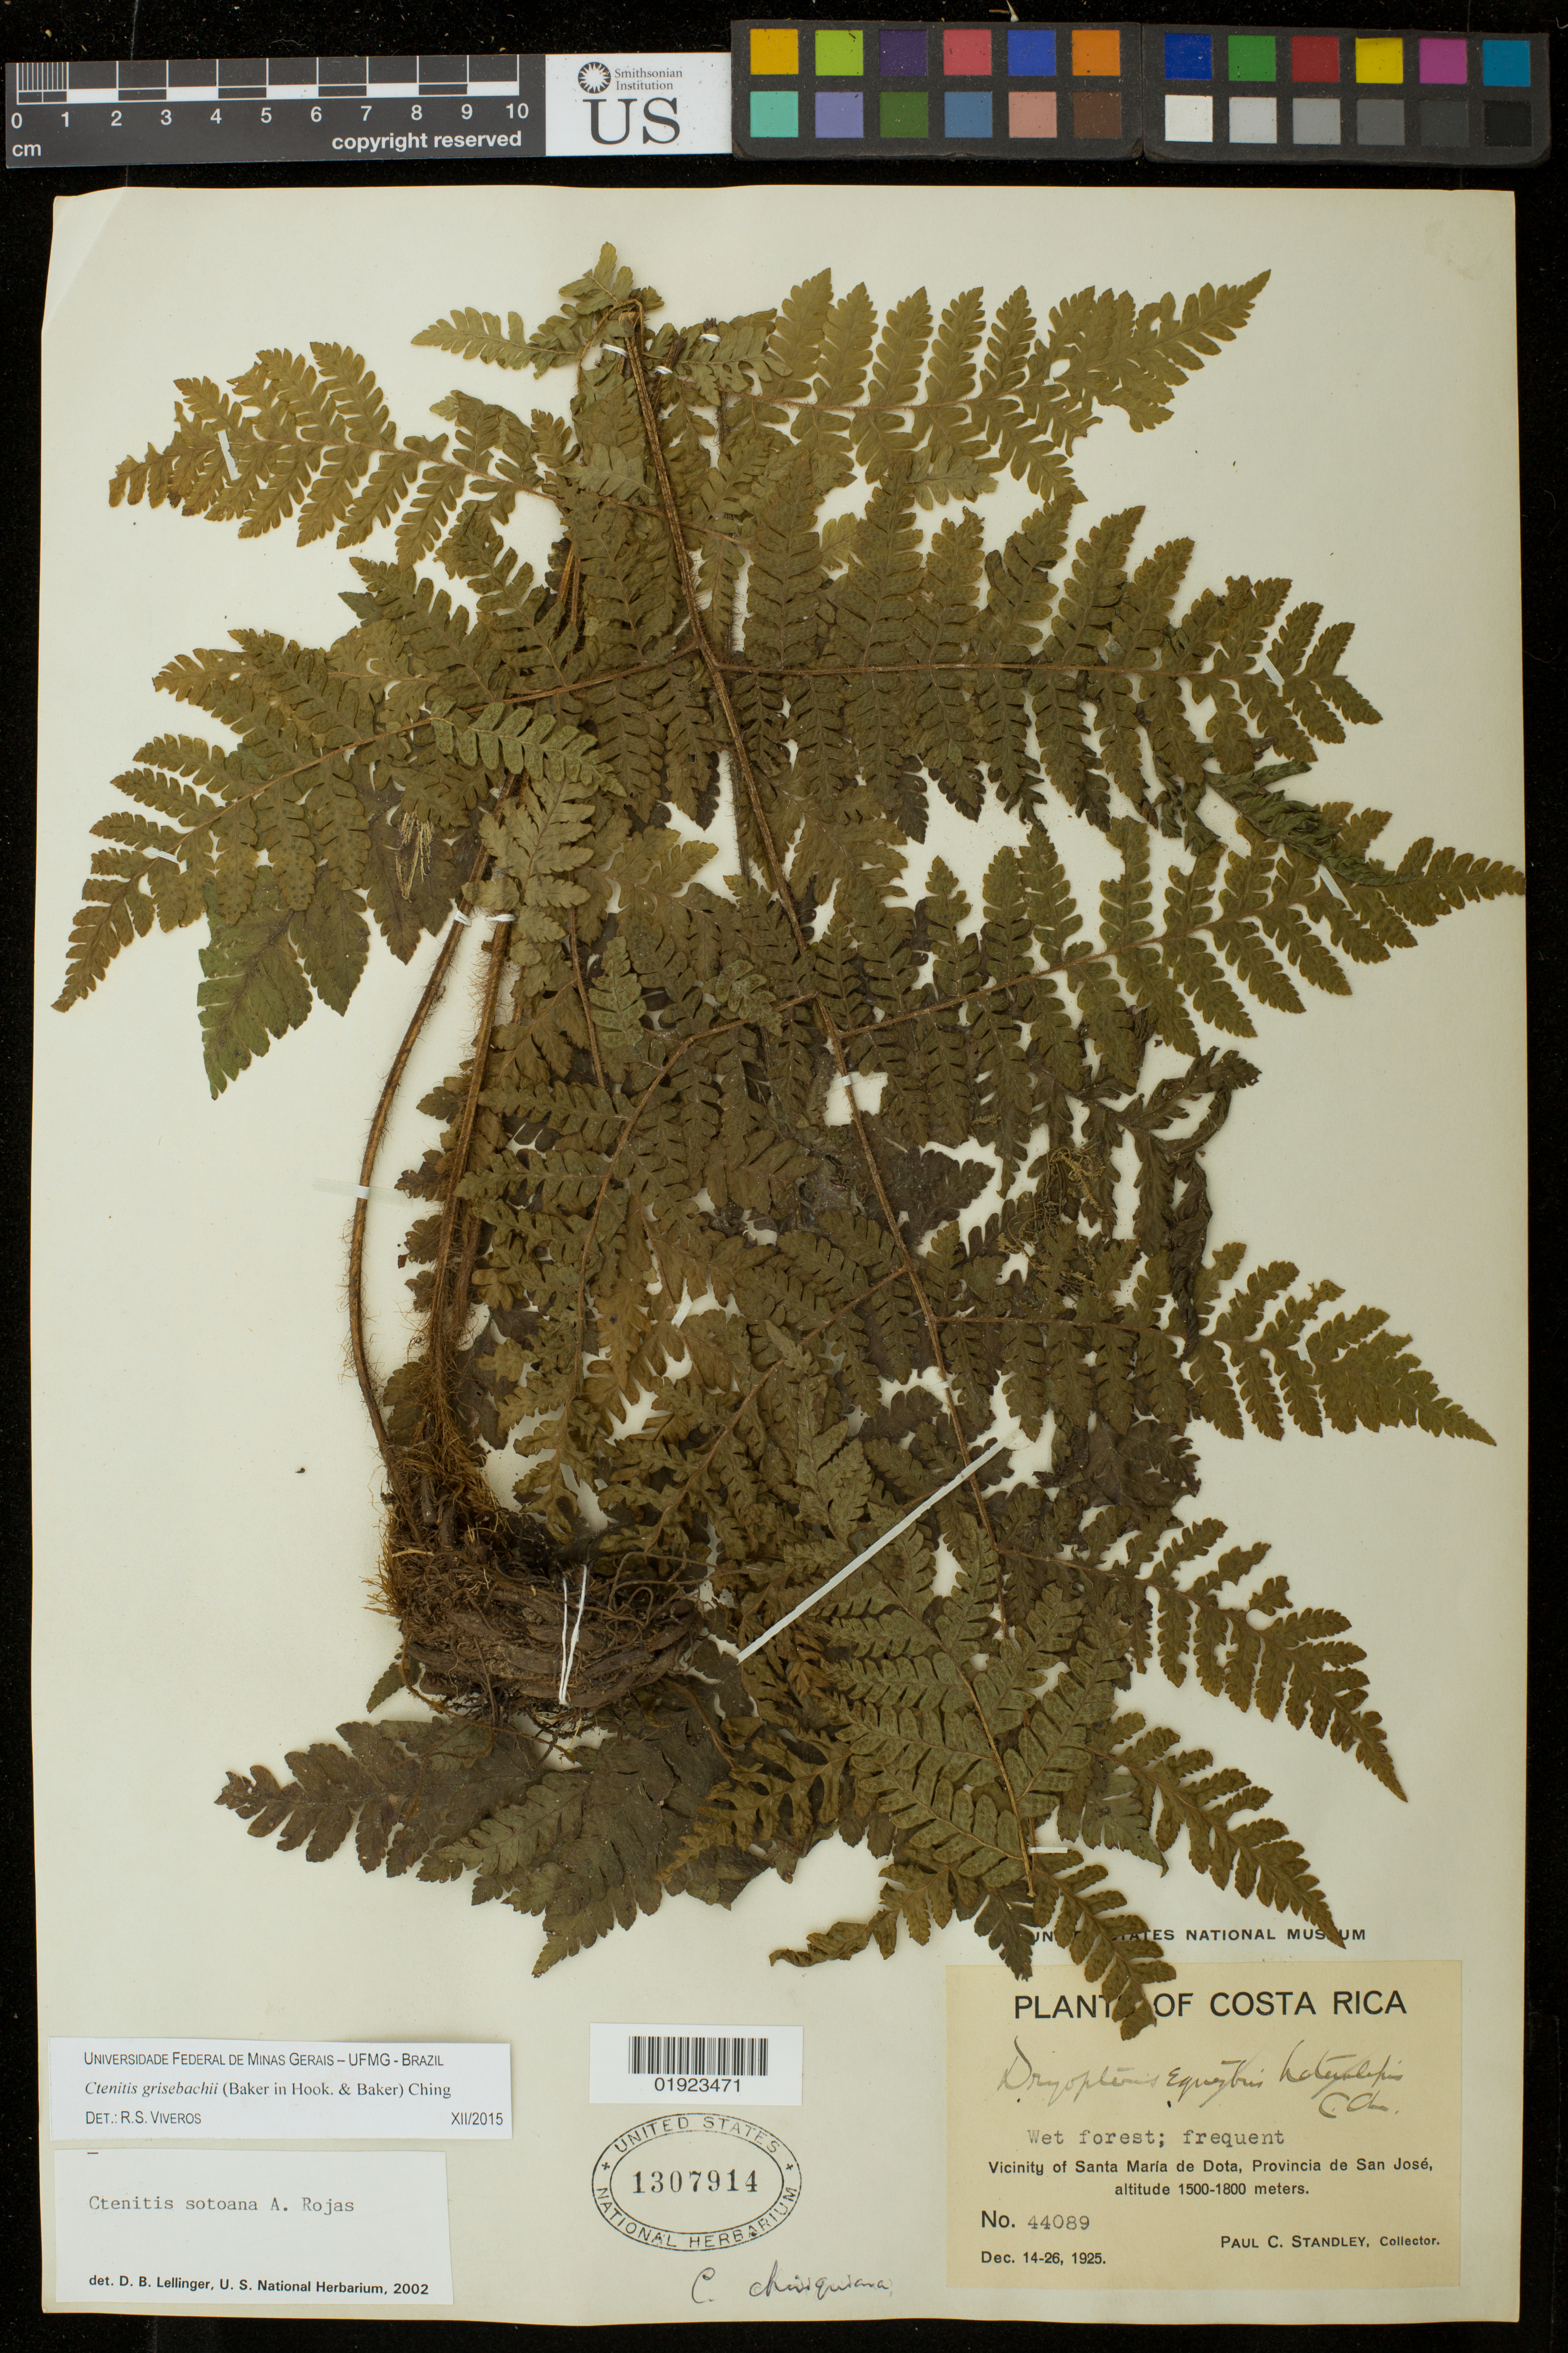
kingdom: Plantae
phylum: Tracheophyta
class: Polypodiopsida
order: Polypodiales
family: Dryopteridaceae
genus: Ctenitis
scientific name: Ctenitis grisebachii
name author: (Baker) Ching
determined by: Viveros, R. S.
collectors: P. C. Standley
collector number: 44089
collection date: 1925-12-14/1925-12-26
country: Costa Rica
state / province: San José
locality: Vicinity of Santa Maria de Dota.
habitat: Wet forest, frequent.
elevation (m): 1500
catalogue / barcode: US 1307914